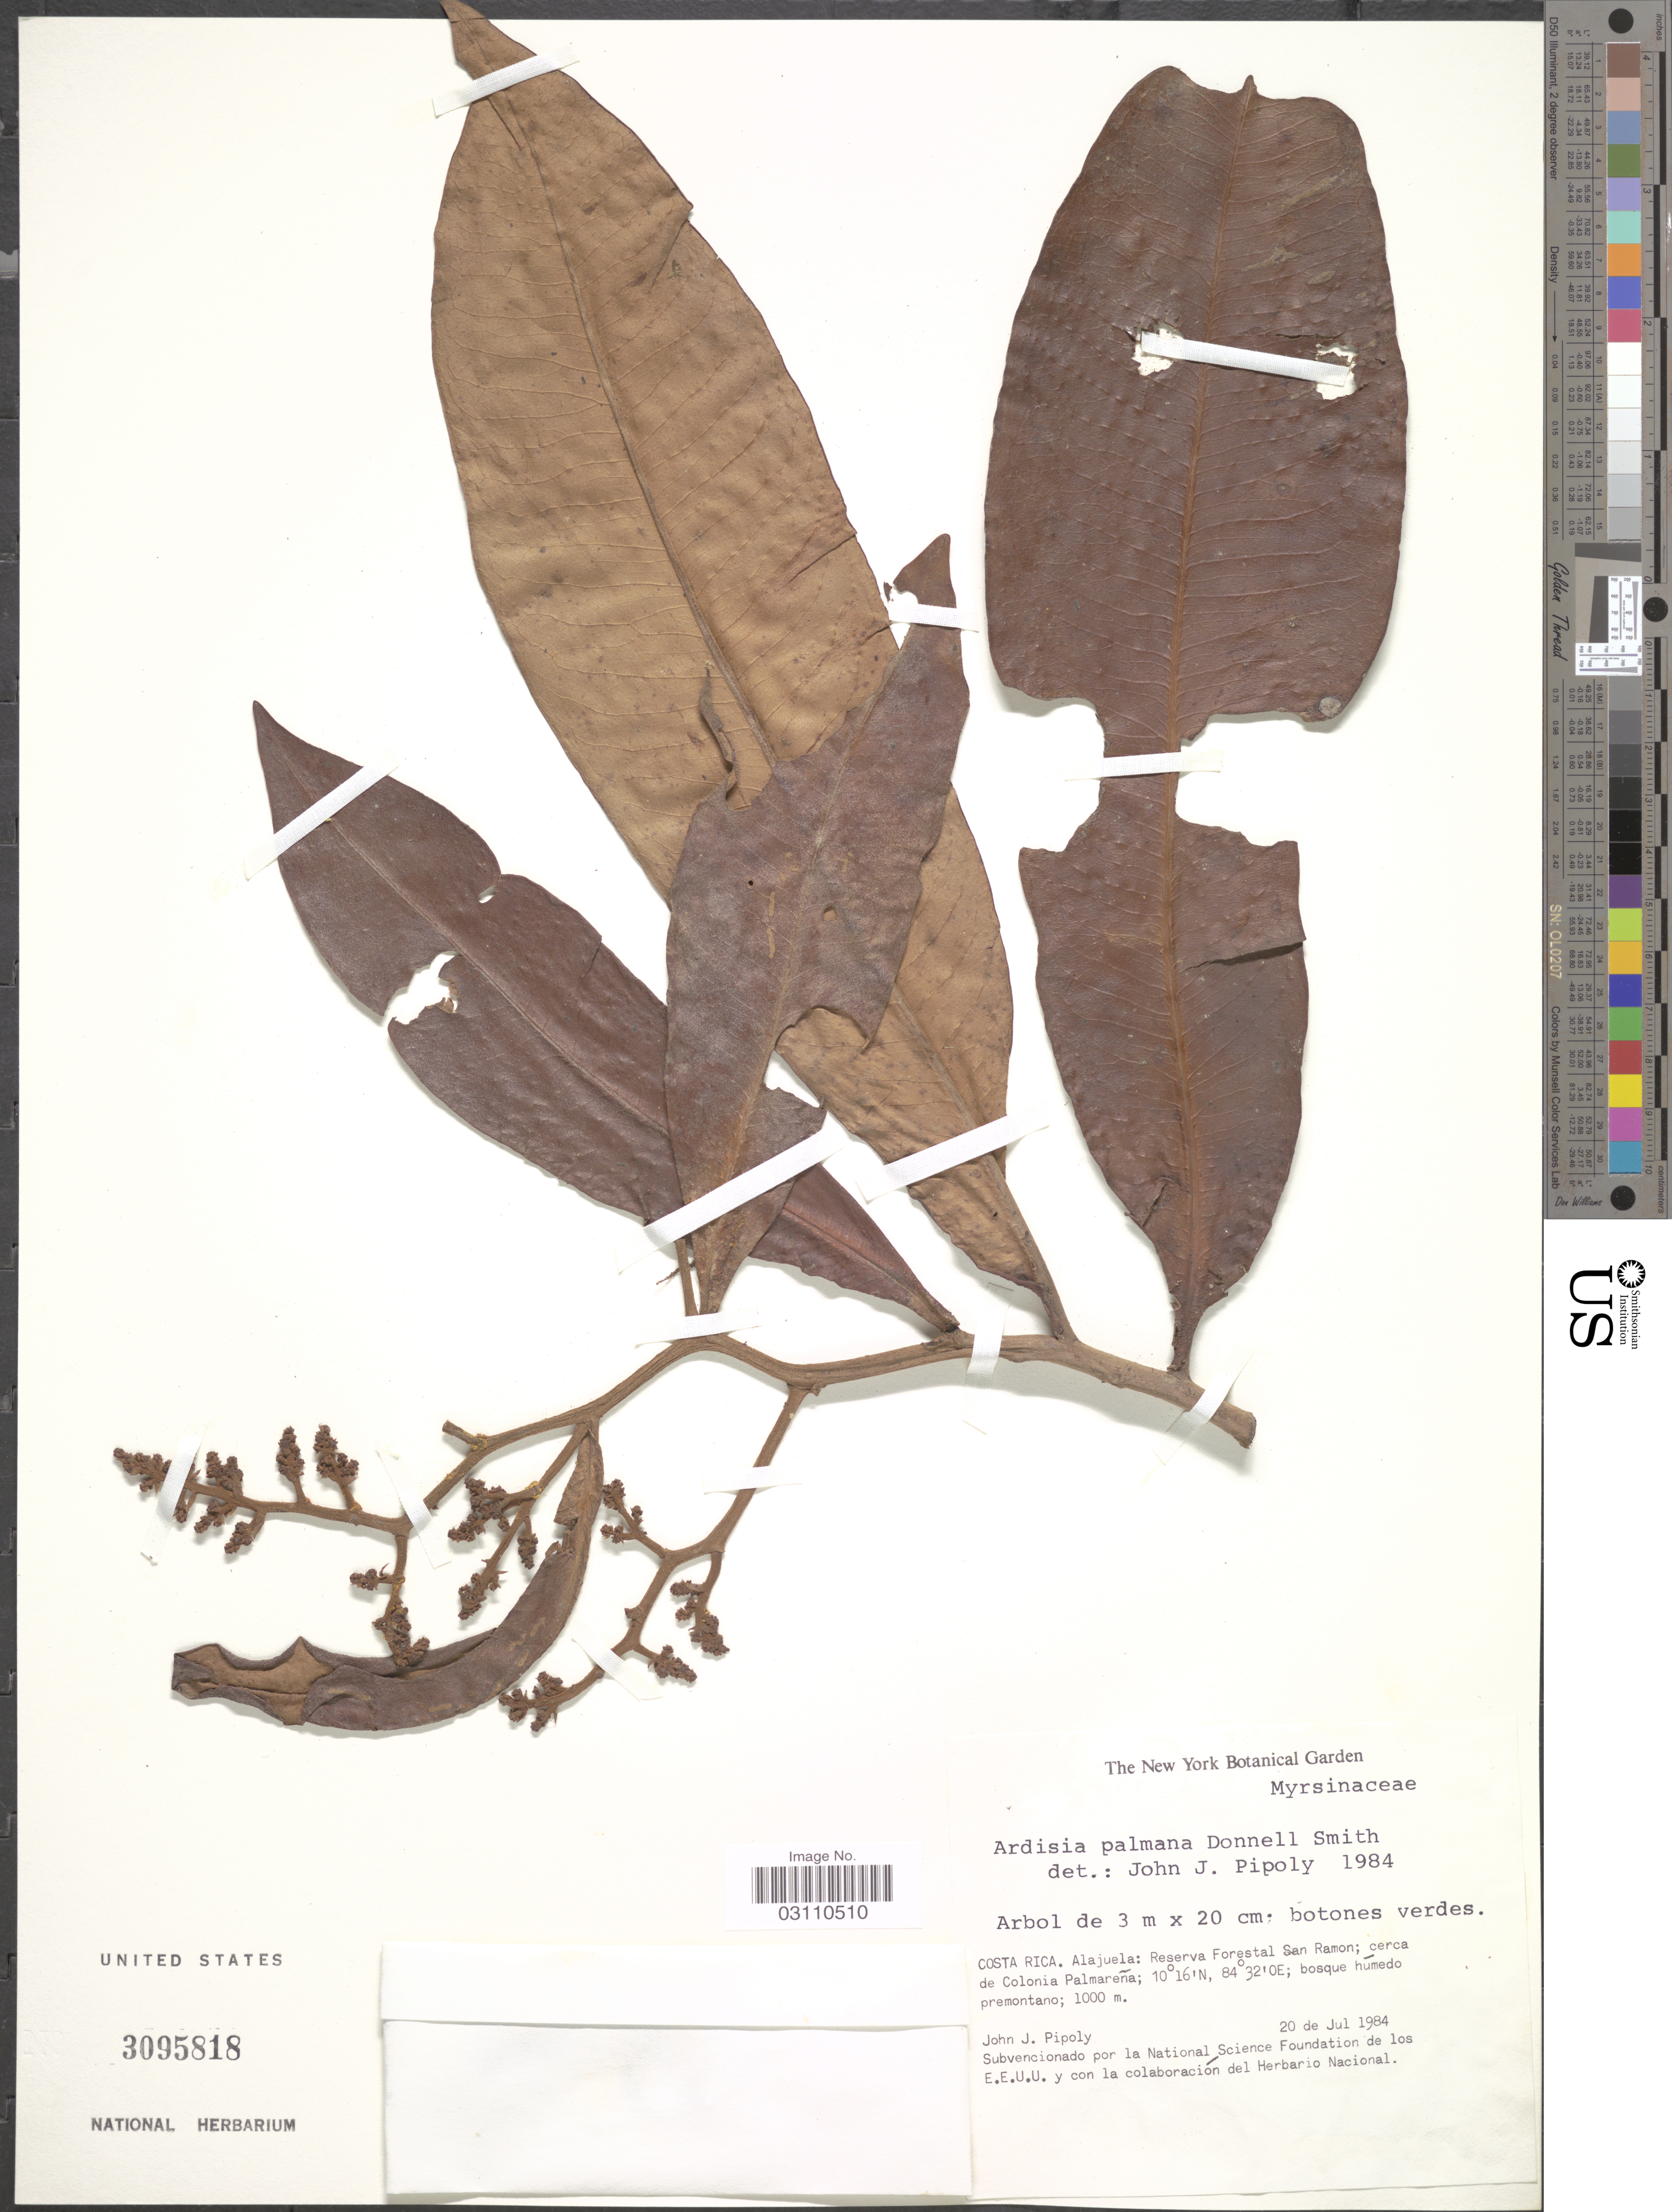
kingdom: Plantae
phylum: Tracheophyta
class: Magnoliopsida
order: Ericales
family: Primulaceae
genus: Ardisia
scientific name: Ardisia palmana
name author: Donn. Sm.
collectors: J. J. Pipoly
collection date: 1984-07-20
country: Costa Rica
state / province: Alajuela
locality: Reserva Forestal San Ramon; cerca de Colonia Palmareña.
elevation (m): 1000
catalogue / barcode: US 3095818